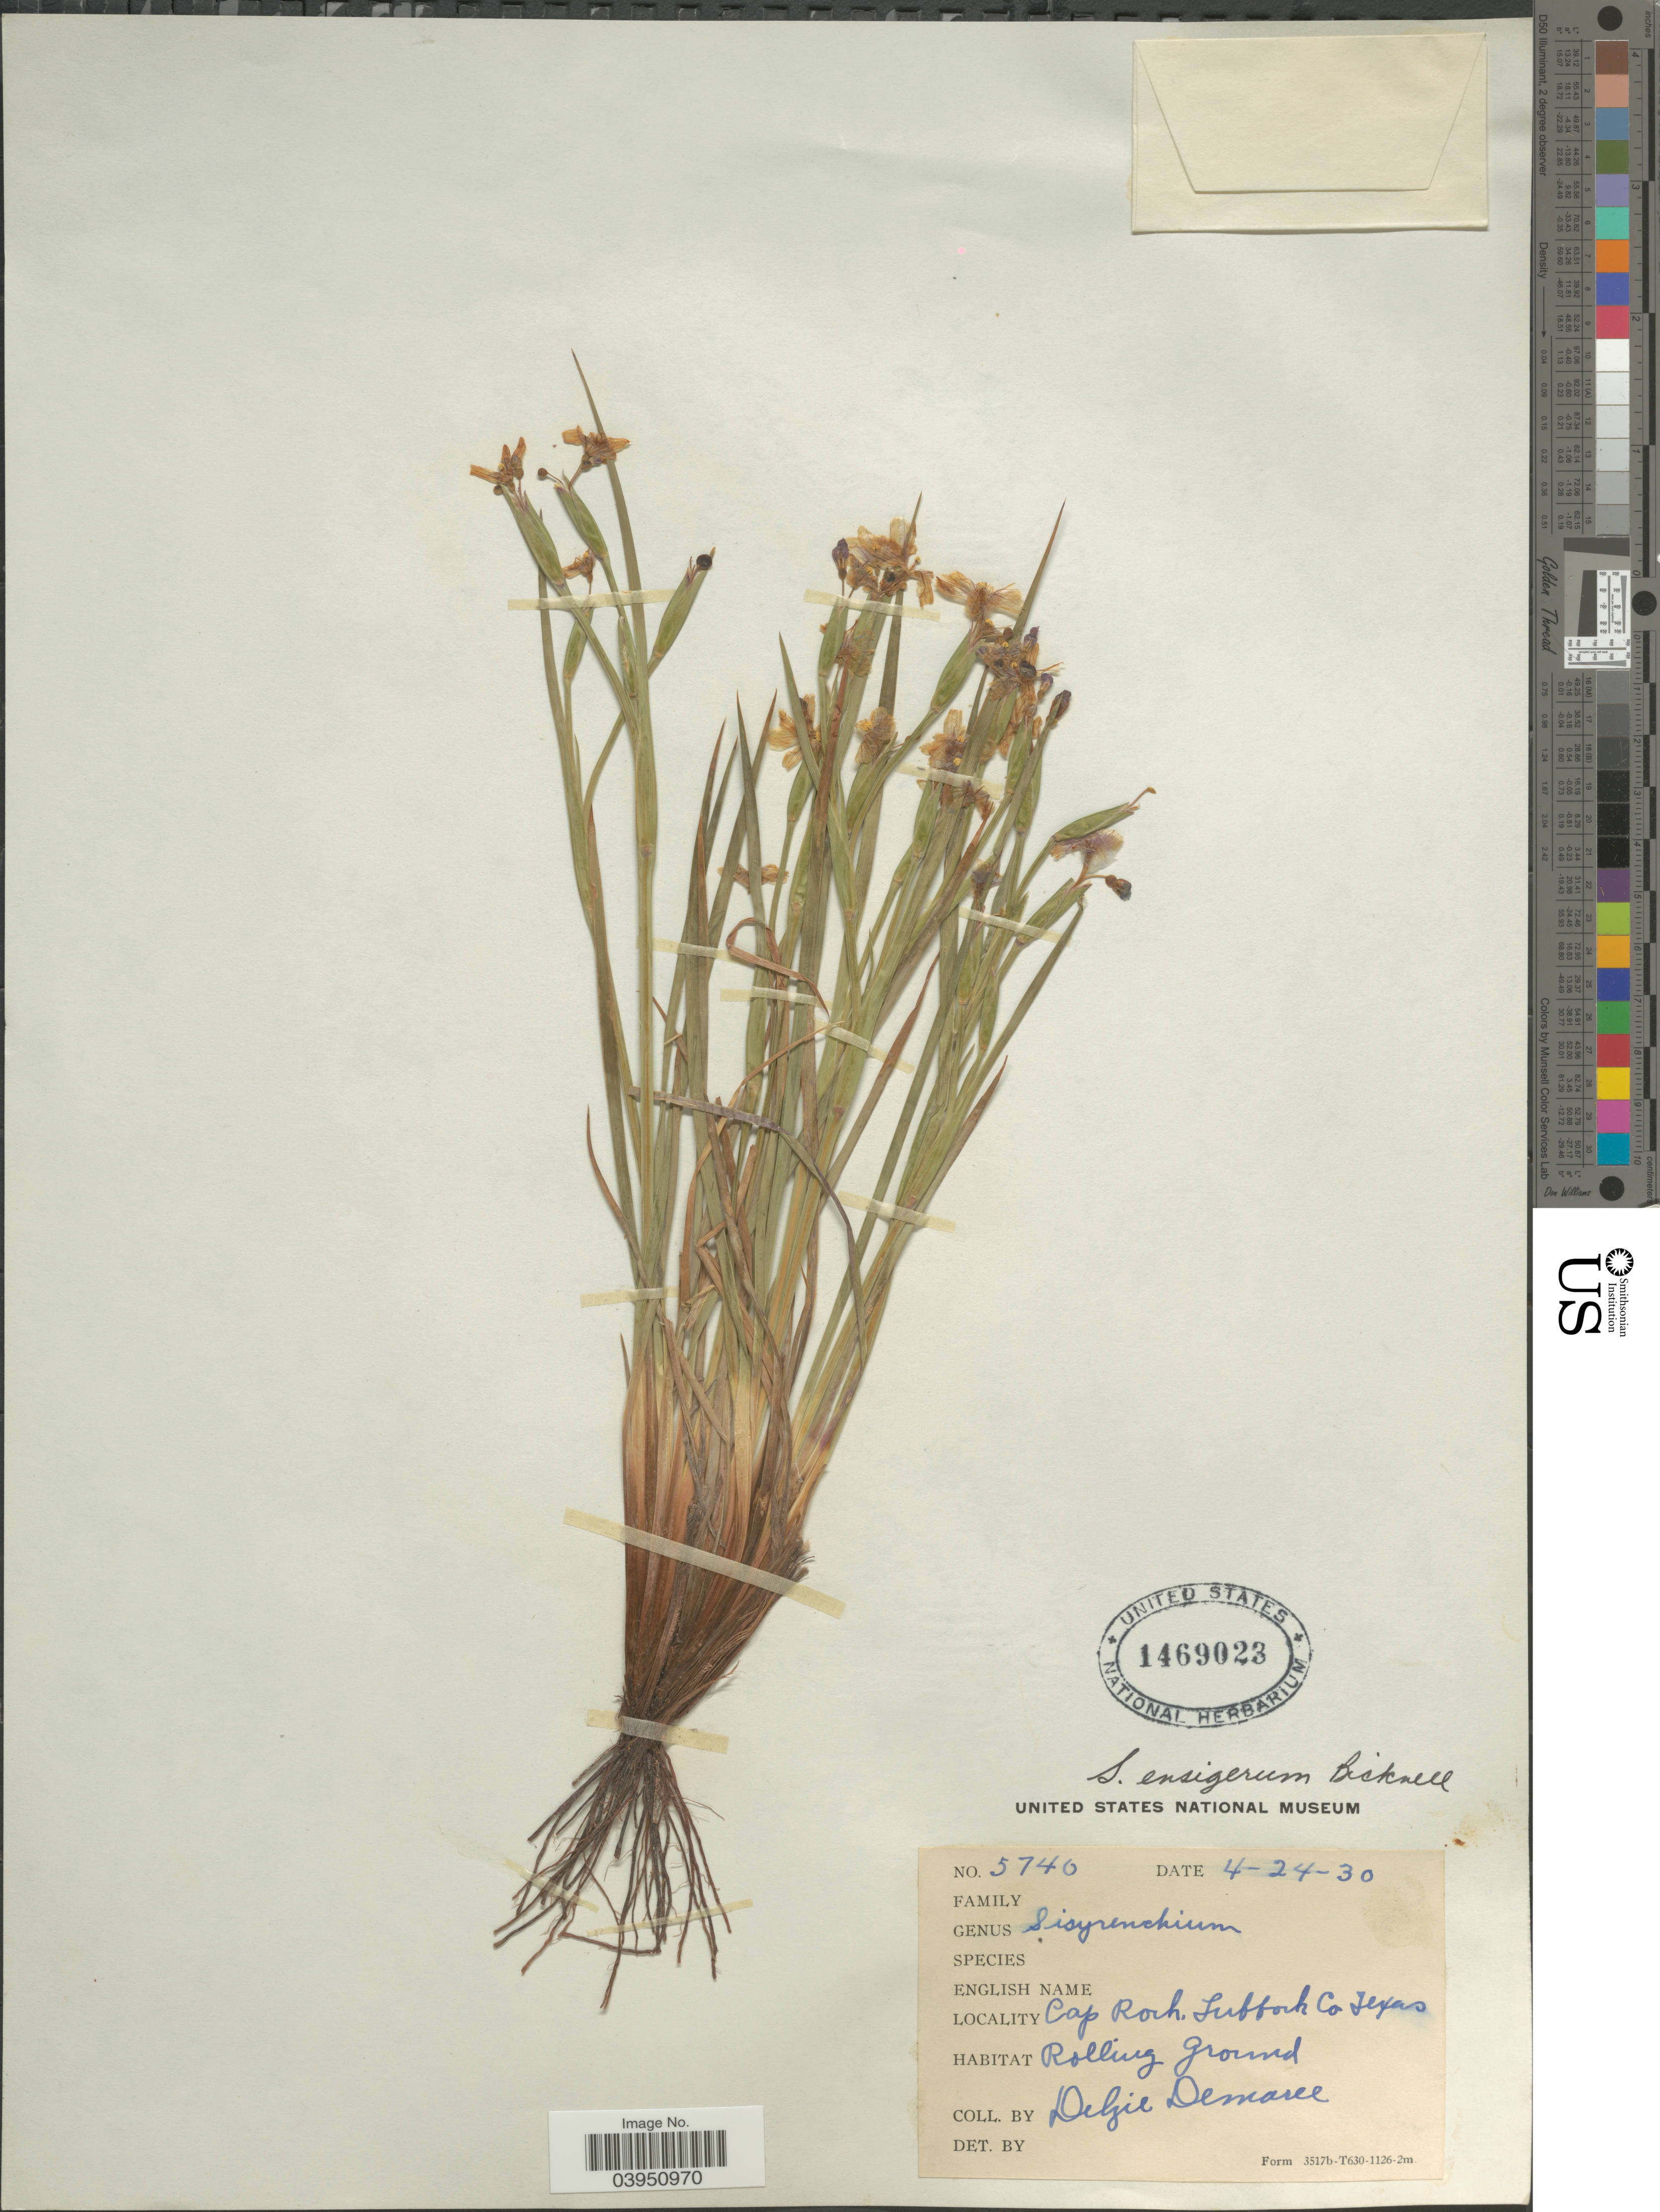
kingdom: Plantae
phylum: Tracheophyta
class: Liliopsida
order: Asparagales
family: Iridaceae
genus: Sisyrinchium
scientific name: Sisyrinchium ensigerum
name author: E.P. Bicknell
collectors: D. Demaree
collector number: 5740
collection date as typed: Transcribed d/m/y: 24/4/30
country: United States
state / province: Texas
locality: Cap Rock, Lubbock Co.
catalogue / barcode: US 1469023